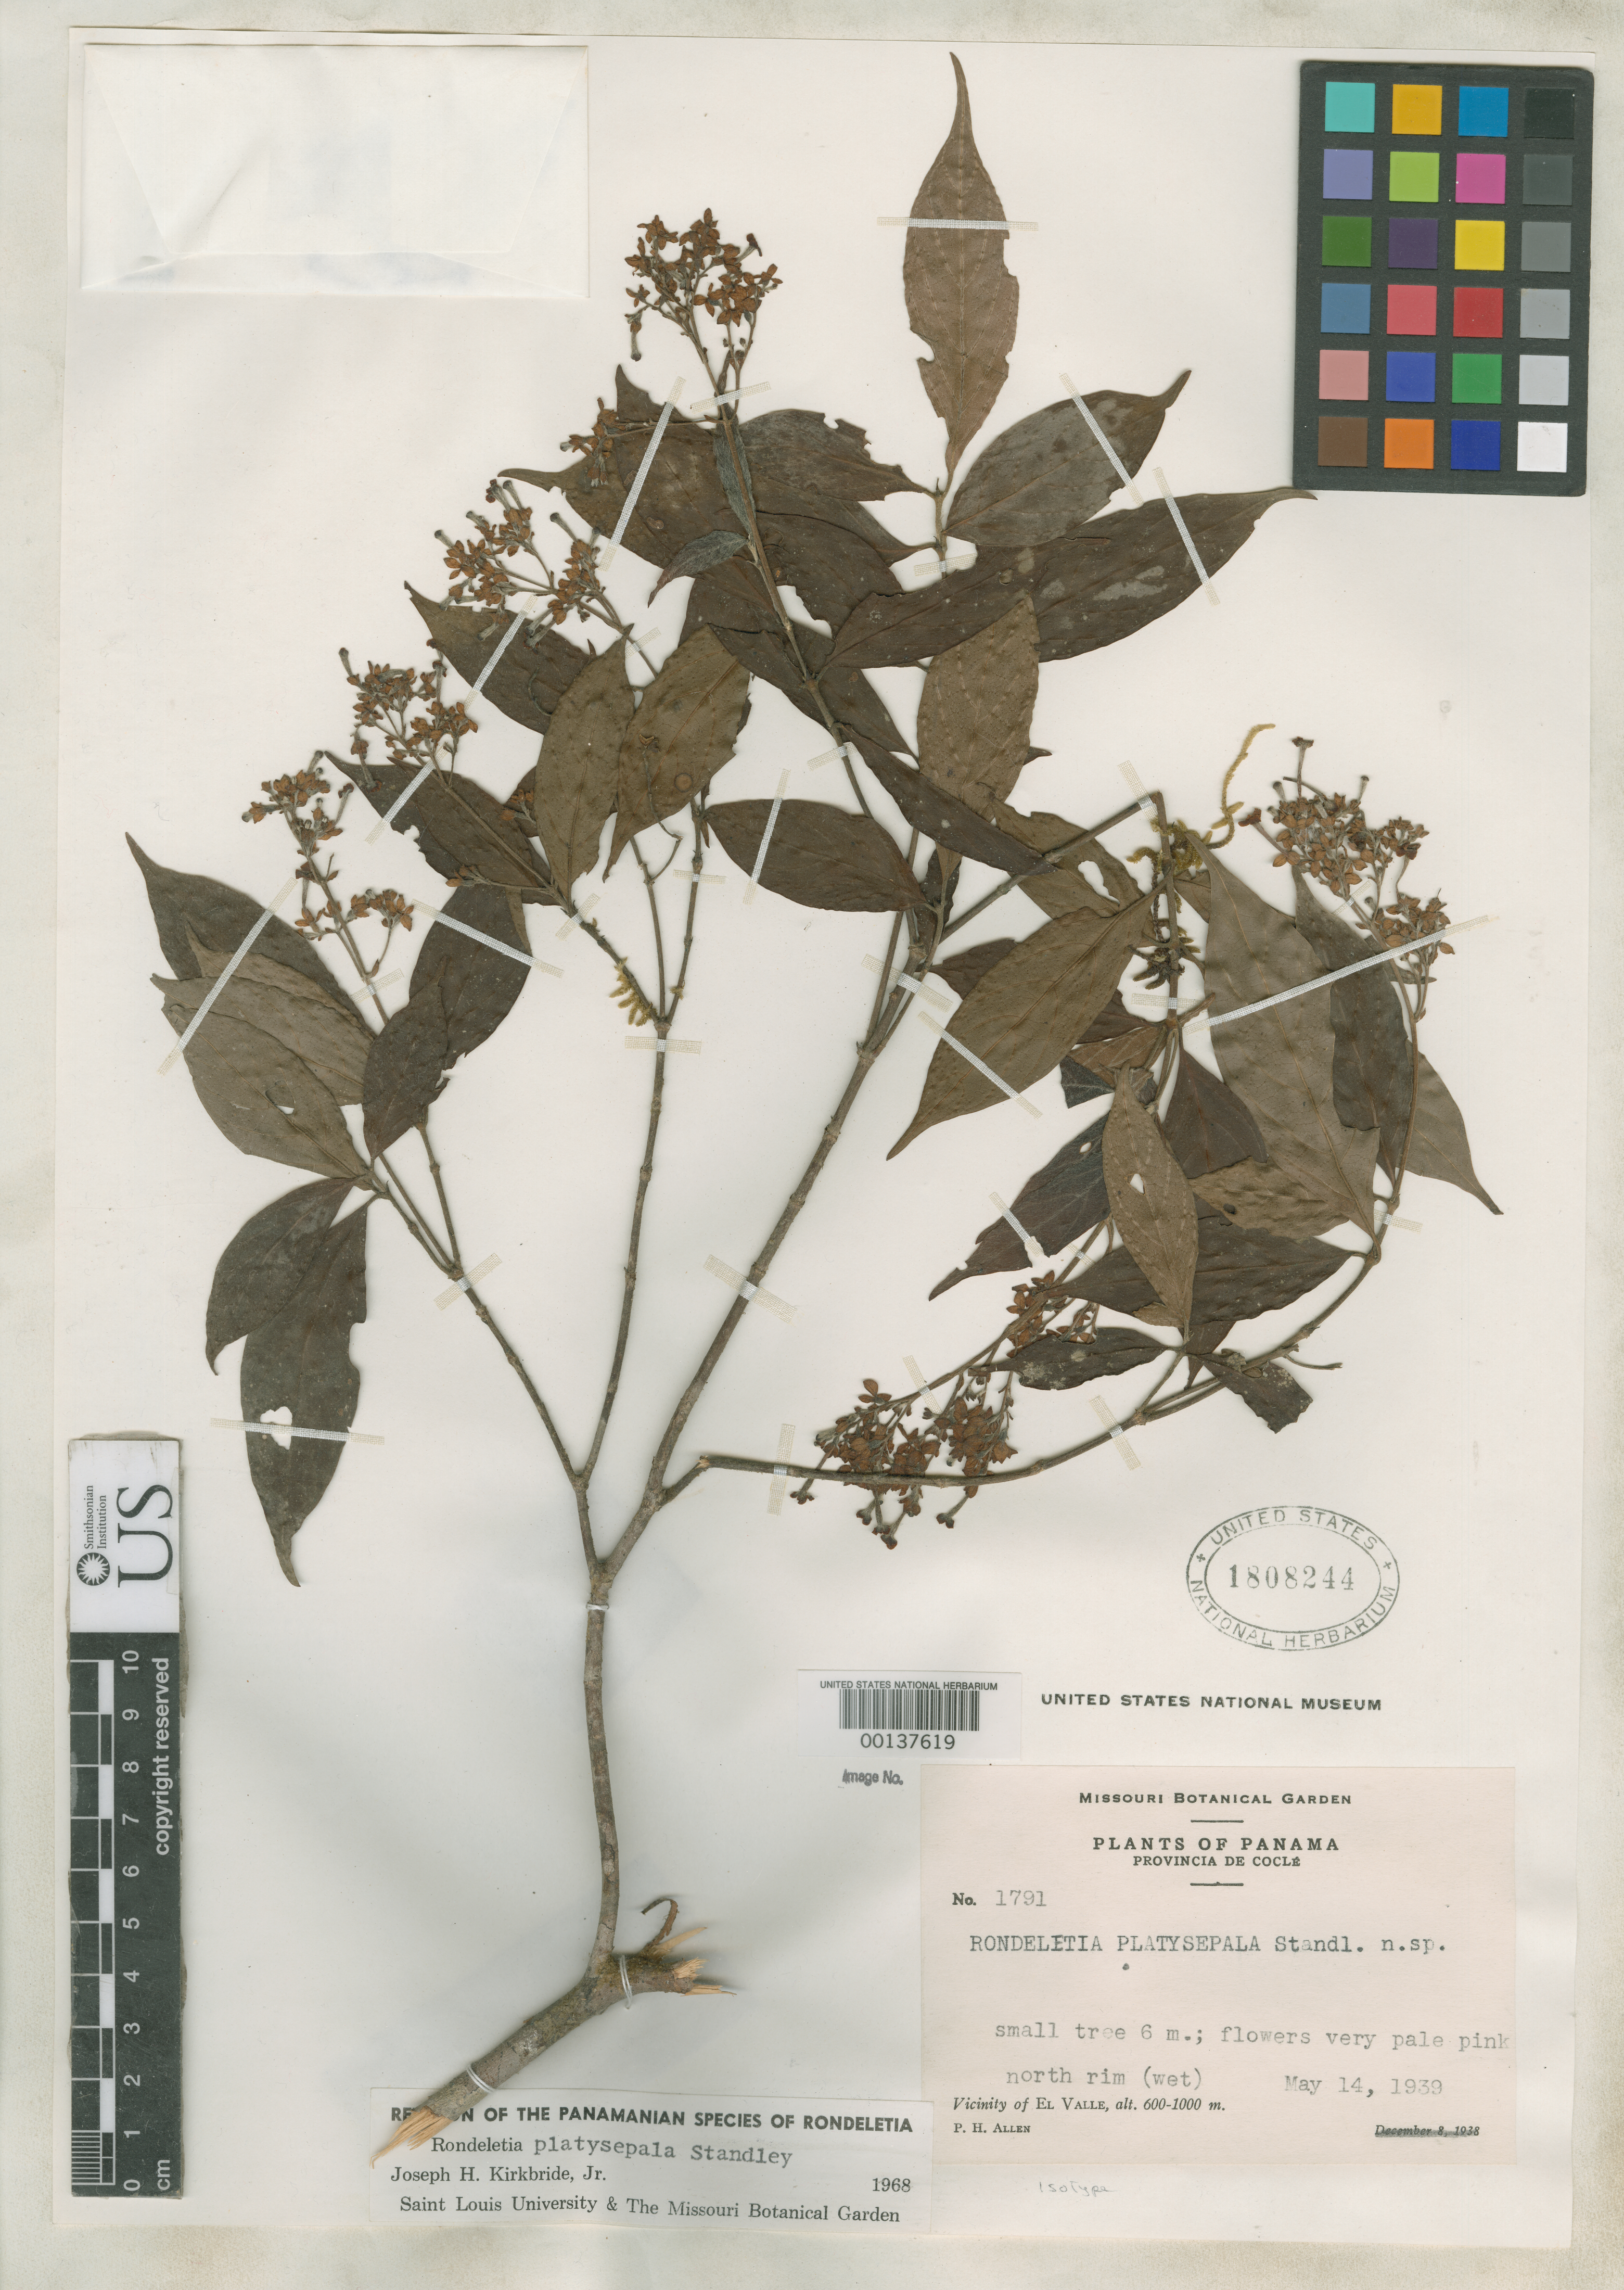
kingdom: Plantae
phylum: Tracheophyta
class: Magnoliopsida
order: Gentianales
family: Rubiaceae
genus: Rondeletia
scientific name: Rondeletia platysepala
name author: Standl. in Woodson & Schery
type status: Isotype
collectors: P. H. Allen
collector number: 1791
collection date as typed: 14 May 1939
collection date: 1939-05-14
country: Panama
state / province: Coclé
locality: Vicinity of el Valle.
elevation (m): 600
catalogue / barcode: US 1808244